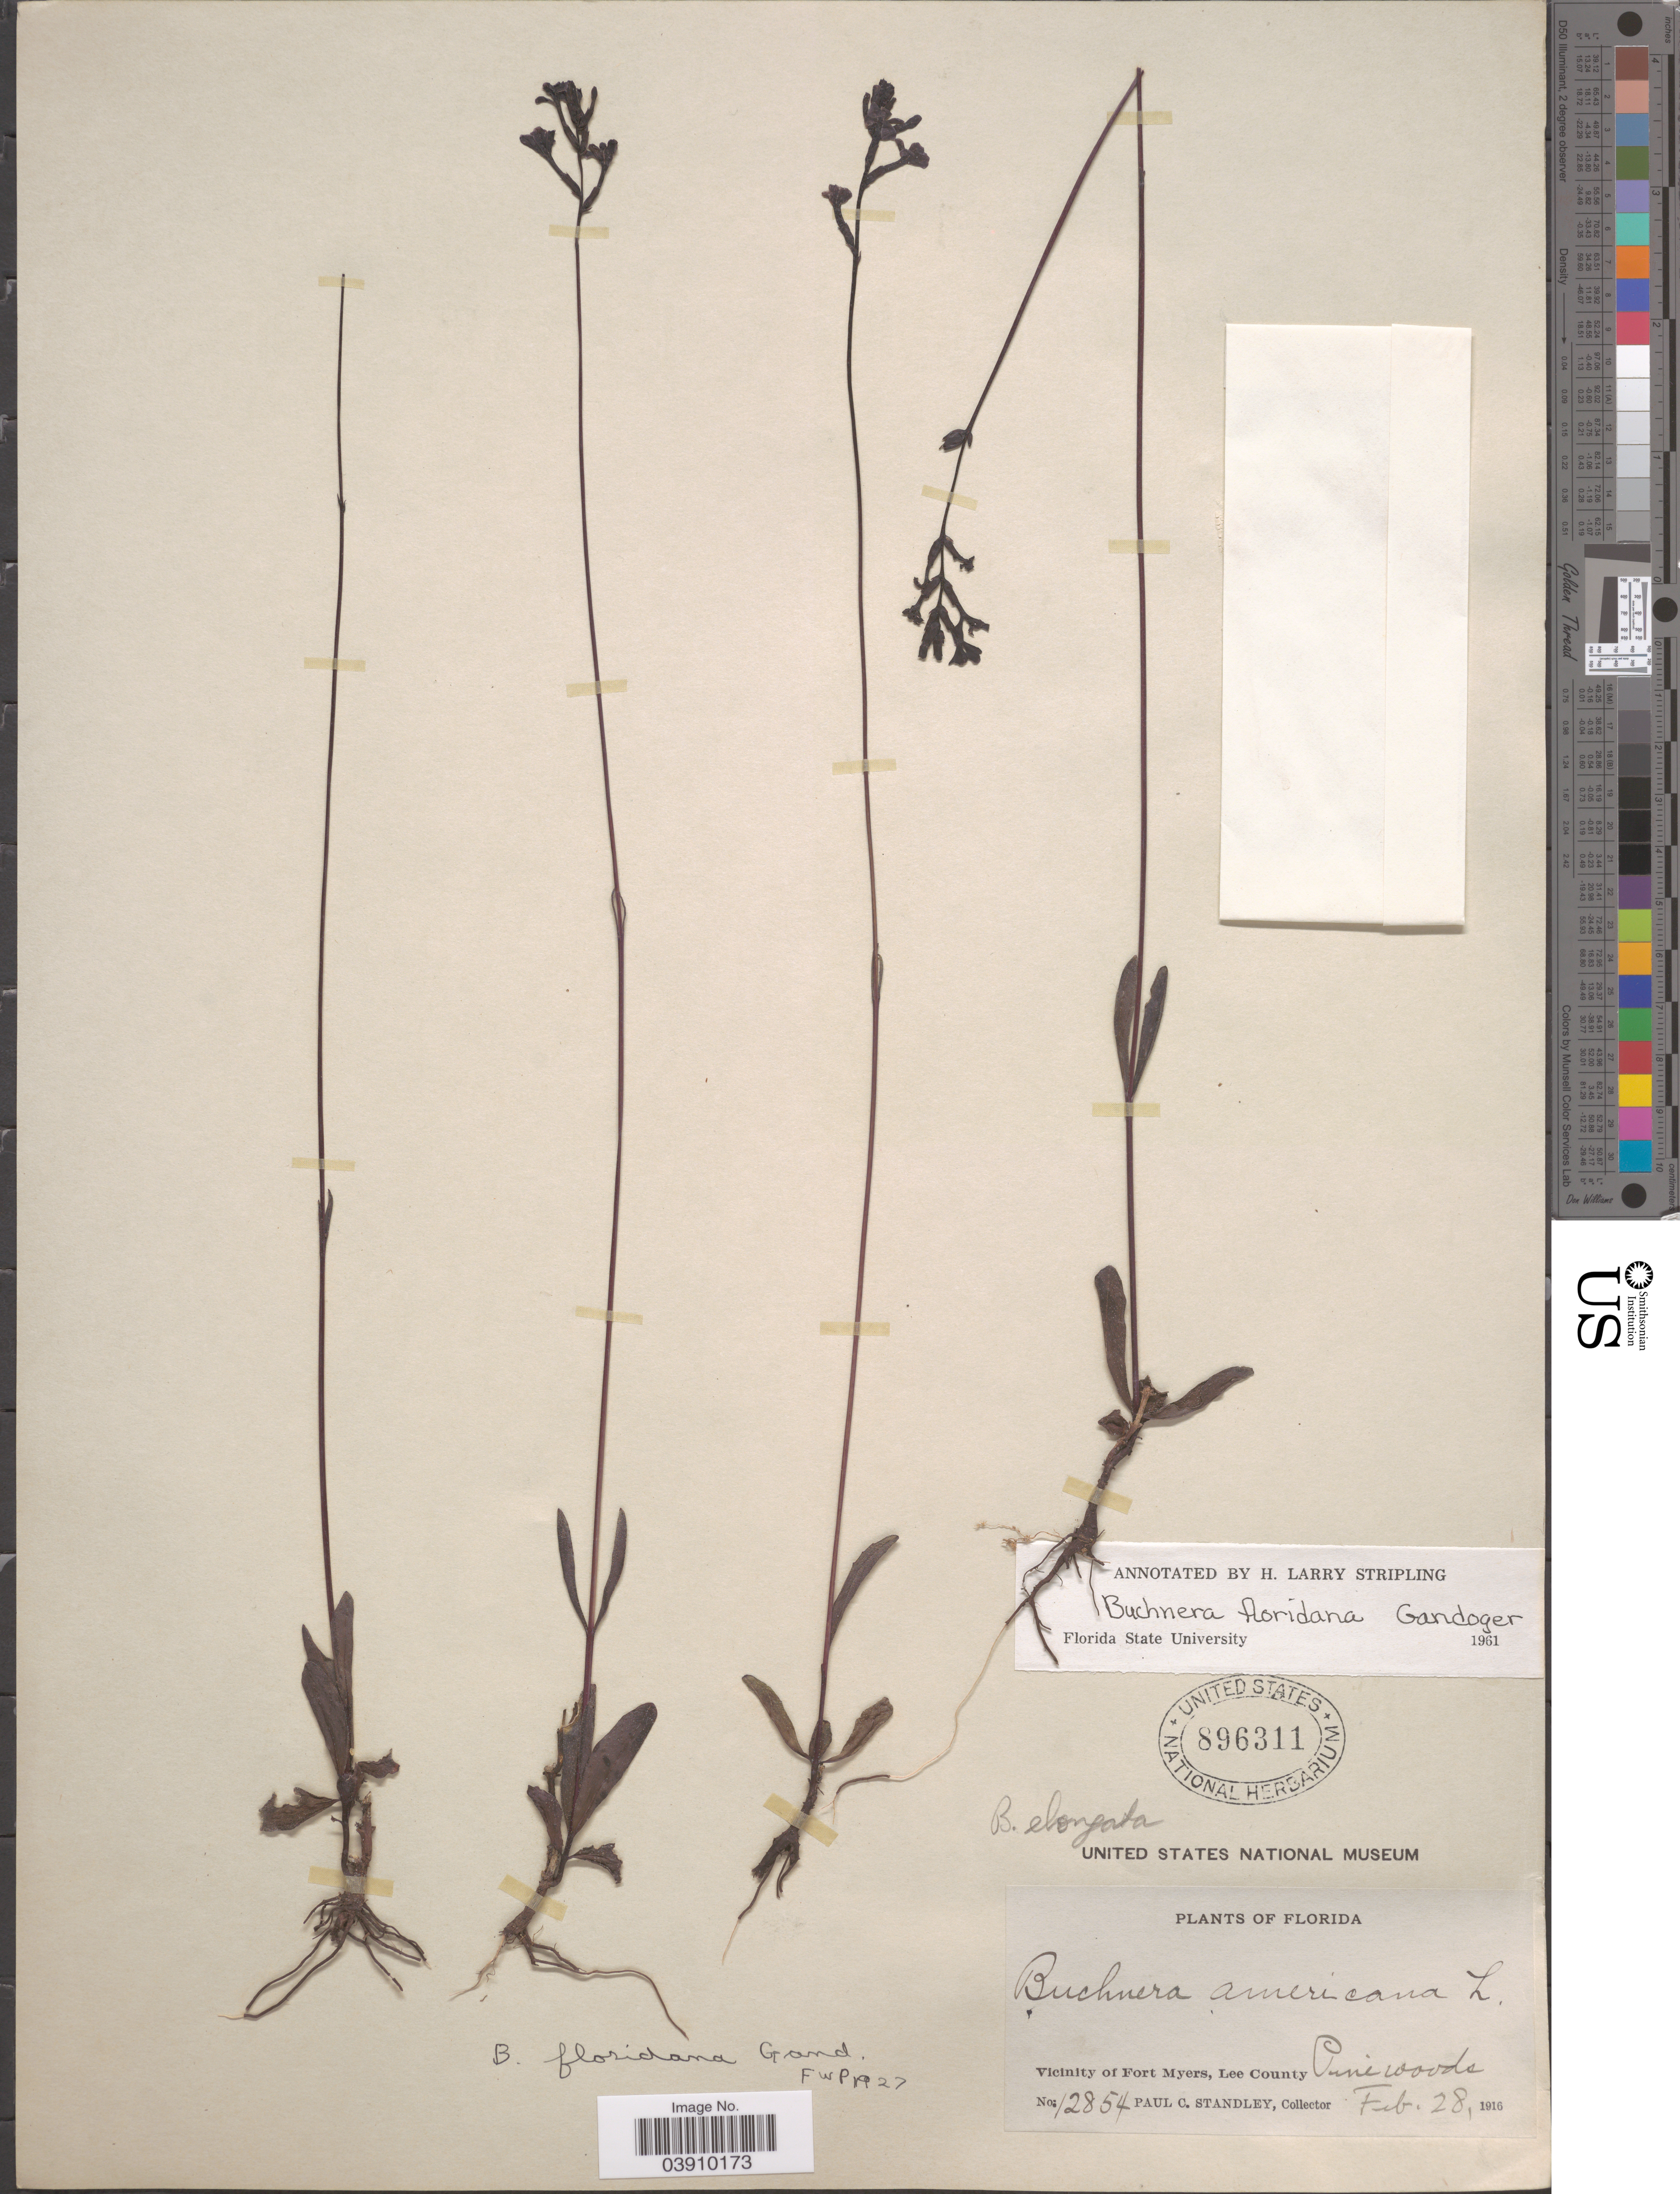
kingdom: Plantae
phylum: Tracheophyta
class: Magnoliopsida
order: Lamiales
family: Orobanchaceae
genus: Buchnera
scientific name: Buchnera floridana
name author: Gand.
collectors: P. C. Standley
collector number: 12854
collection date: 1916-02-28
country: United States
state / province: Florida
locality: Vicinity of Fort Myers, Lee County.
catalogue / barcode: US 896311